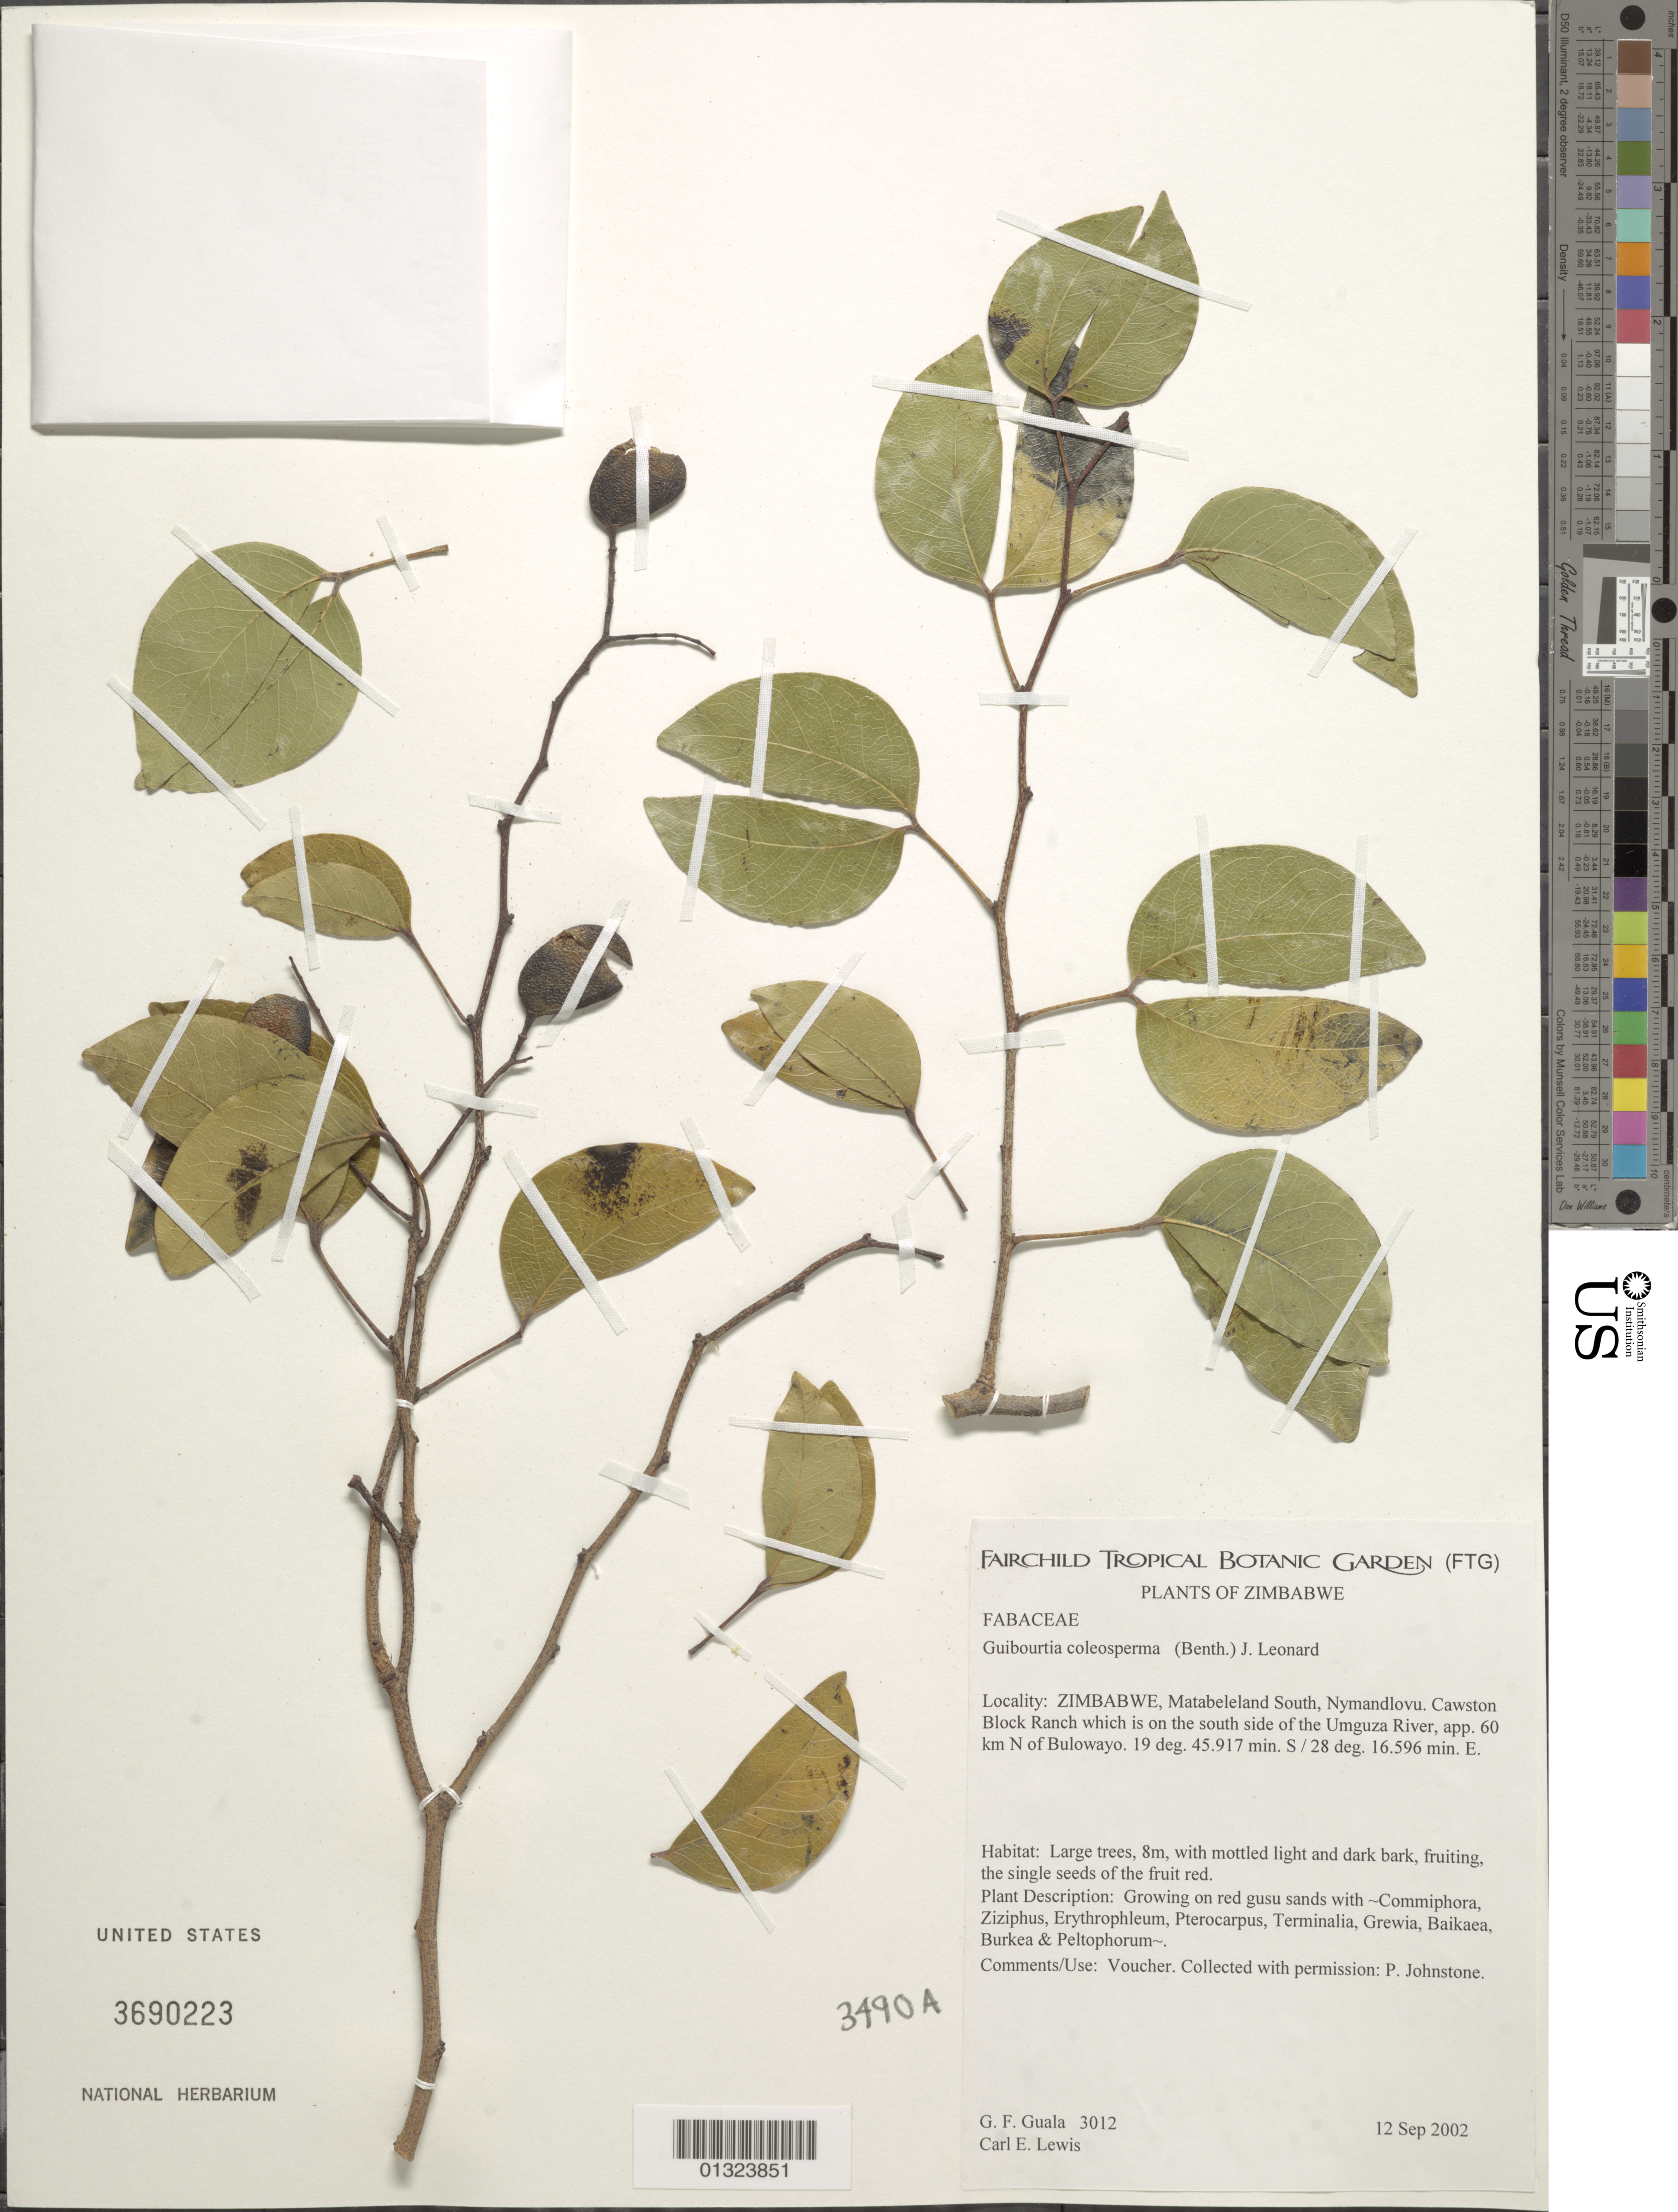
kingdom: Plantae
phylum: Tracheophyta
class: Magnoliopsida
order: Fabales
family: Fabaceae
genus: Guibourtia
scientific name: Guibourtia coleosperma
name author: (Benth.) J. Léonard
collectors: G. Guala & C. Lewis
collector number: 3012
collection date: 2002-09-12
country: Zimbabwe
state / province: Matabeleland South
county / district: Nymandlovu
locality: Cawston Block Ranch which is on the south side of the Umguza River, app. 60 km N of Bulowayo. Kopje west of the hunting lodge.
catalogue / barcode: US 3690223